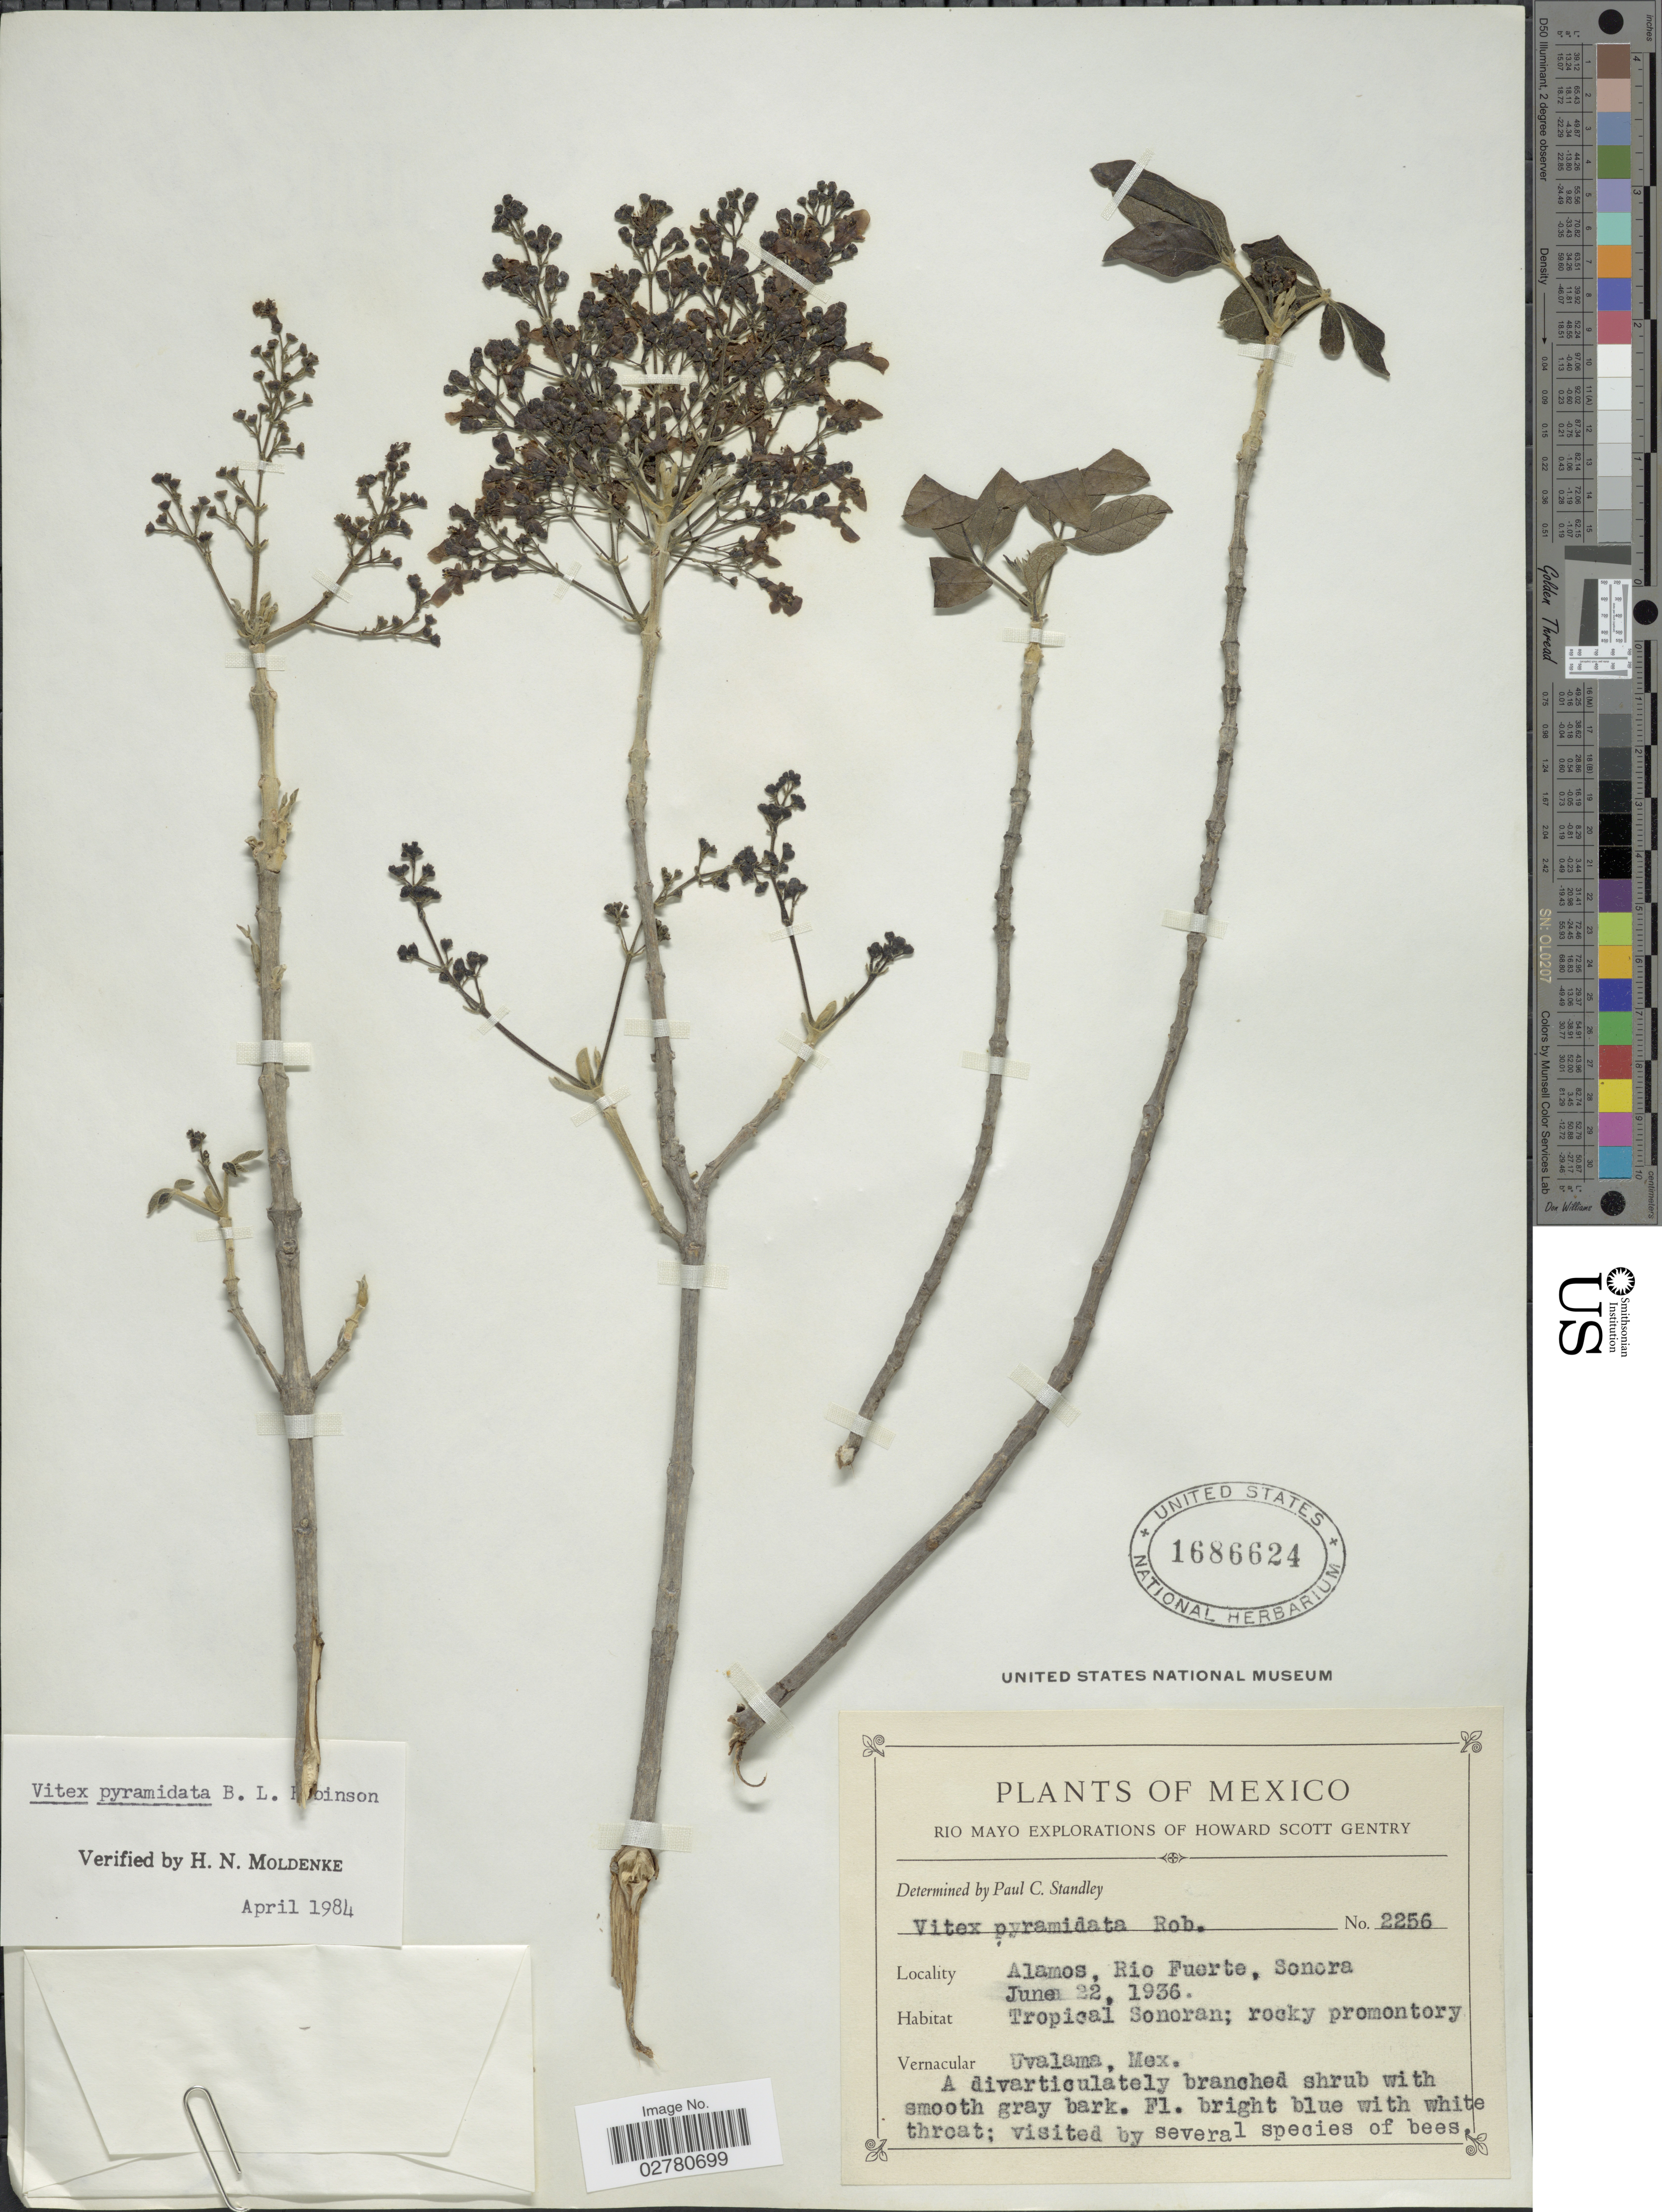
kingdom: Plantae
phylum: Tracheophyta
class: Magnoliopsida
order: Lamiales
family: Lamiaceae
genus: Vitex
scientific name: Vitex pyramidata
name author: B.L. Rob.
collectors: H. S. Gentry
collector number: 2256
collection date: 1936-06-22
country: Mexico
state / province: Sonora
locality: Rio Mayo. Alamos, Rio Fuerte.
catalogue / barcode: US 1686624